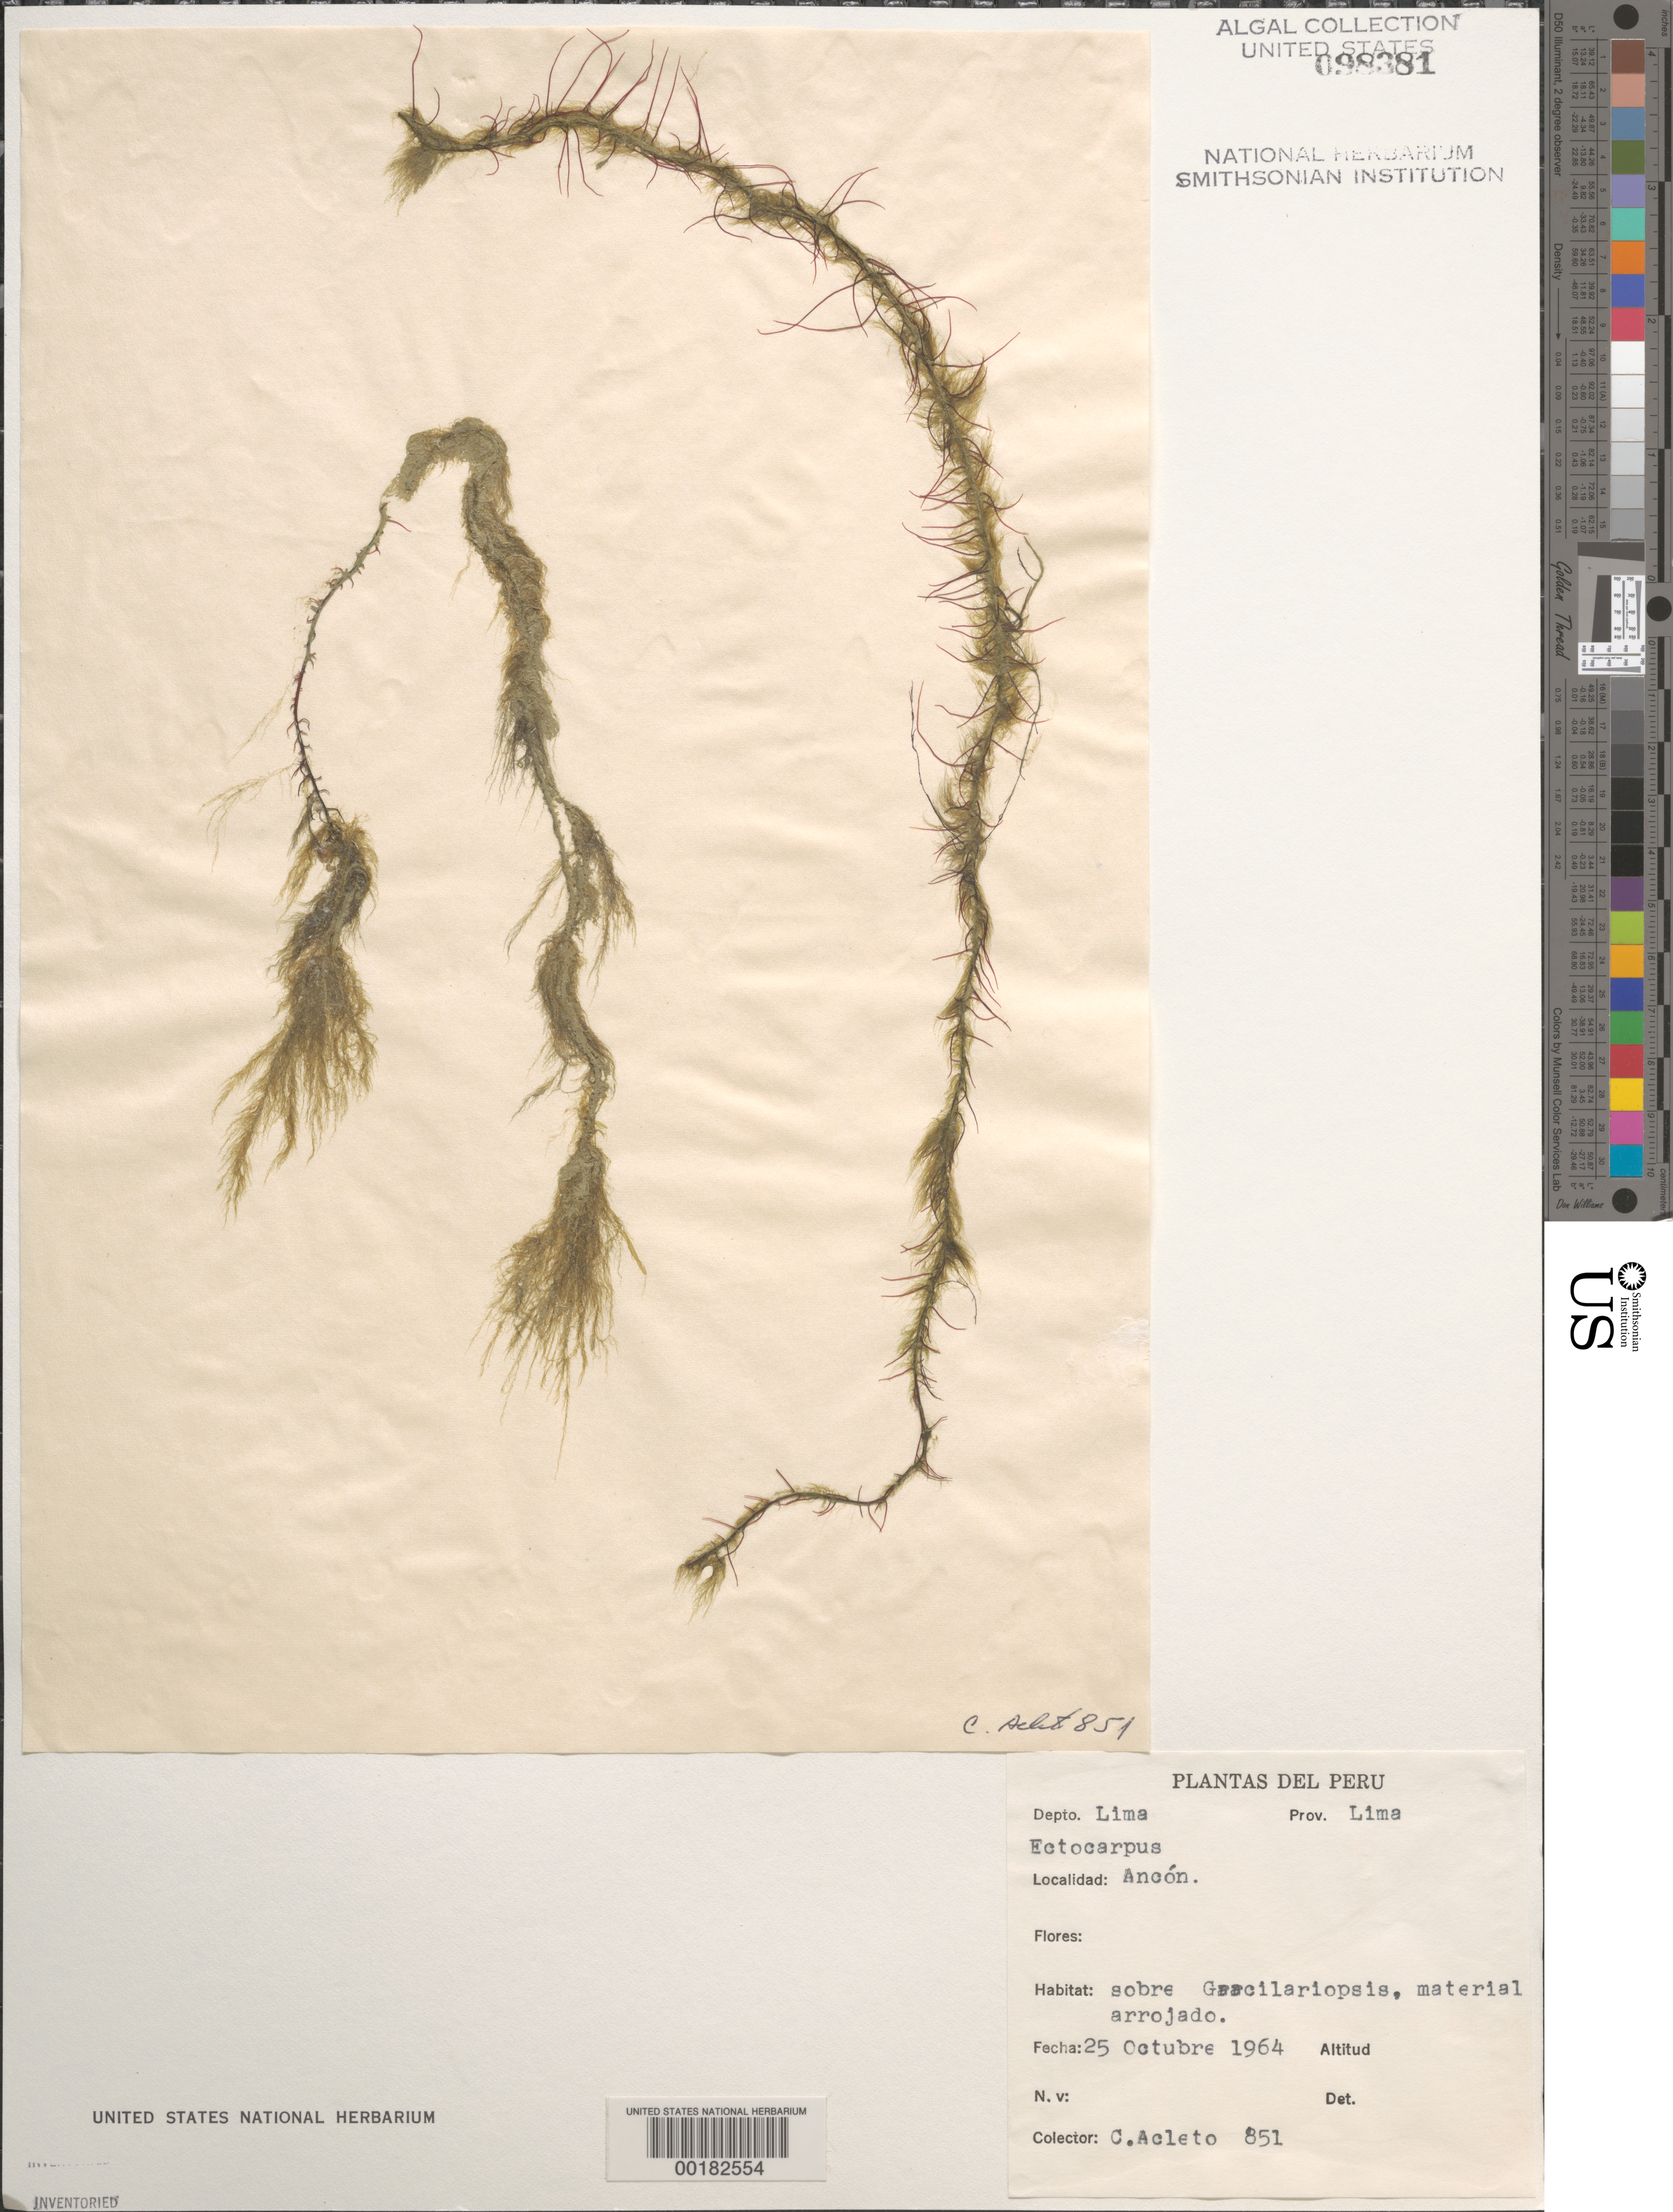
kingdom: Chromista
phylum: Ochrophyta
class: Phaeophyceae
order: Ectocarpales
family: Ectocarpaceae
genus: Ectocarpus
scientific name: Ectocarpus sp.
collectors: C. Acleto O.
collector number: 851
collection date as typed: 25 Oct 1964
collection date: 1964-10-25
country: Peru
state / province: Lima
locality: Ancon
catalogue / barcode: US 98381